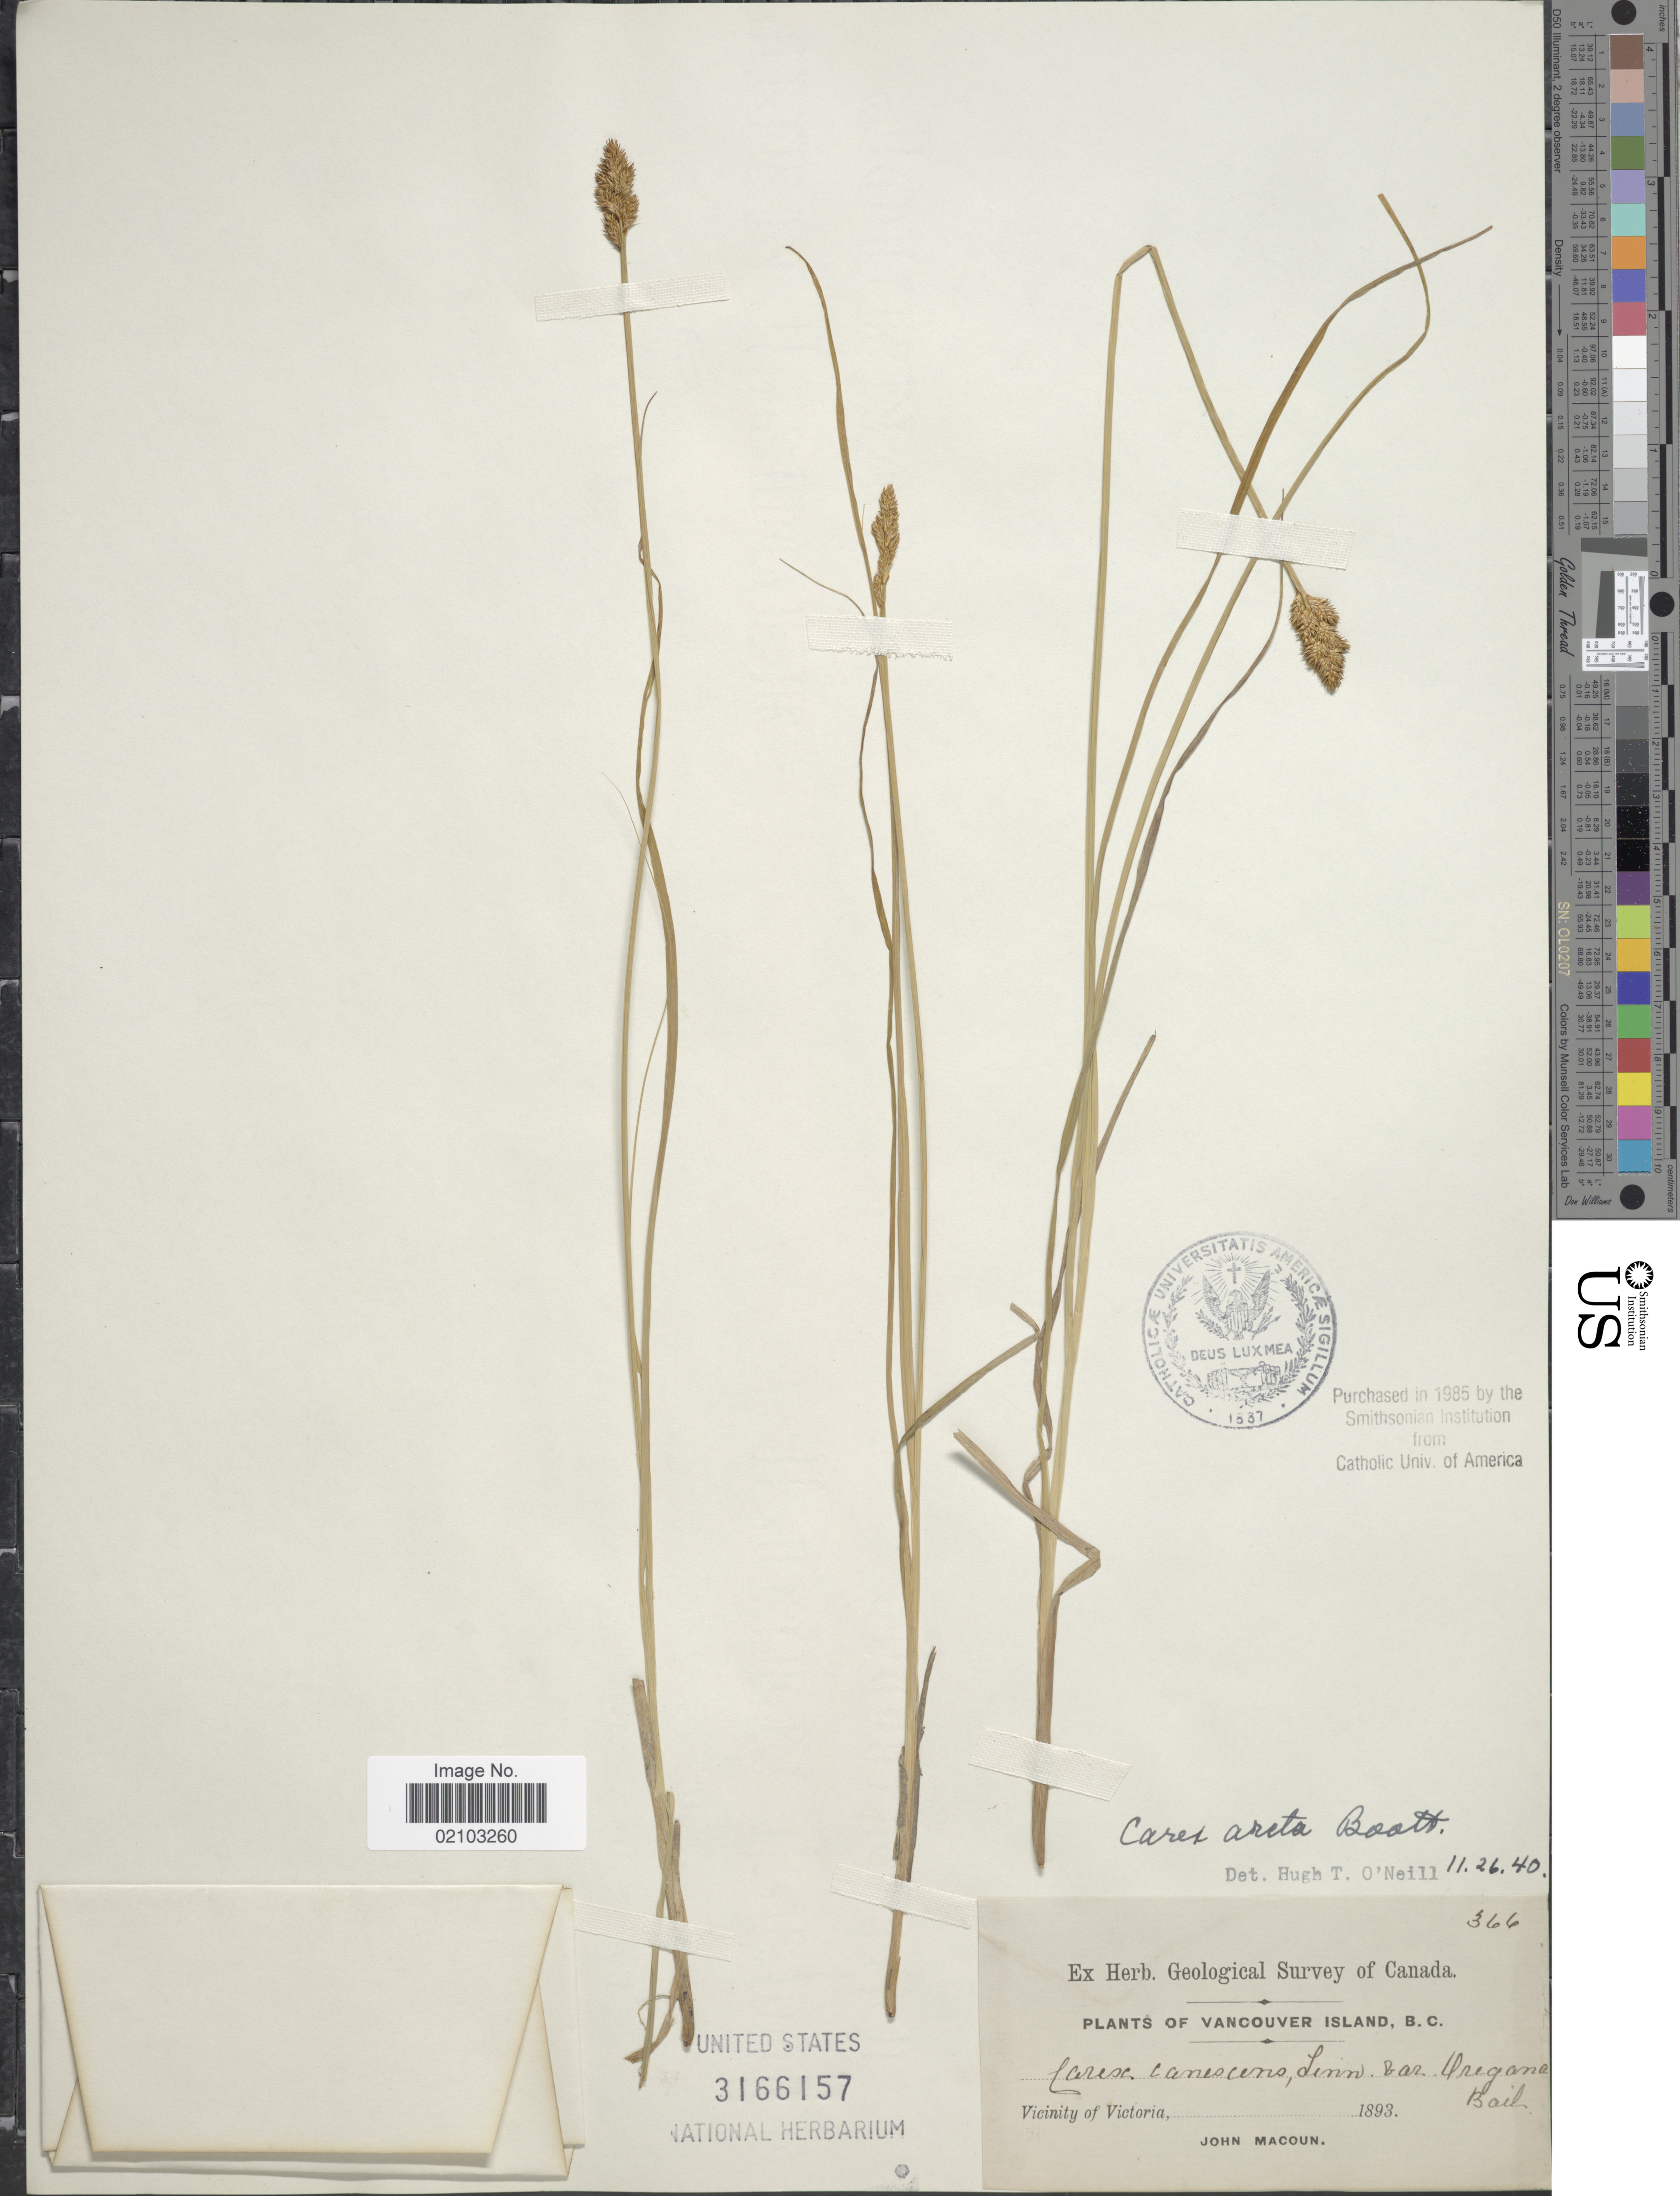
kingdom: Plantae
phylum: Tracheophyta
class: Liliopsida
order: Poales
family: Cyperaceae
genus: Carex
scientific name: Carex arcta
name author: Boott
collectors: J. Macoun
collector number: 366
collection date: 1893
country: Canada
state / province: British Columbia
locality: Vancouver Island, B.C. Vicinity of Victoria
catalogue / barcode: US 3166157